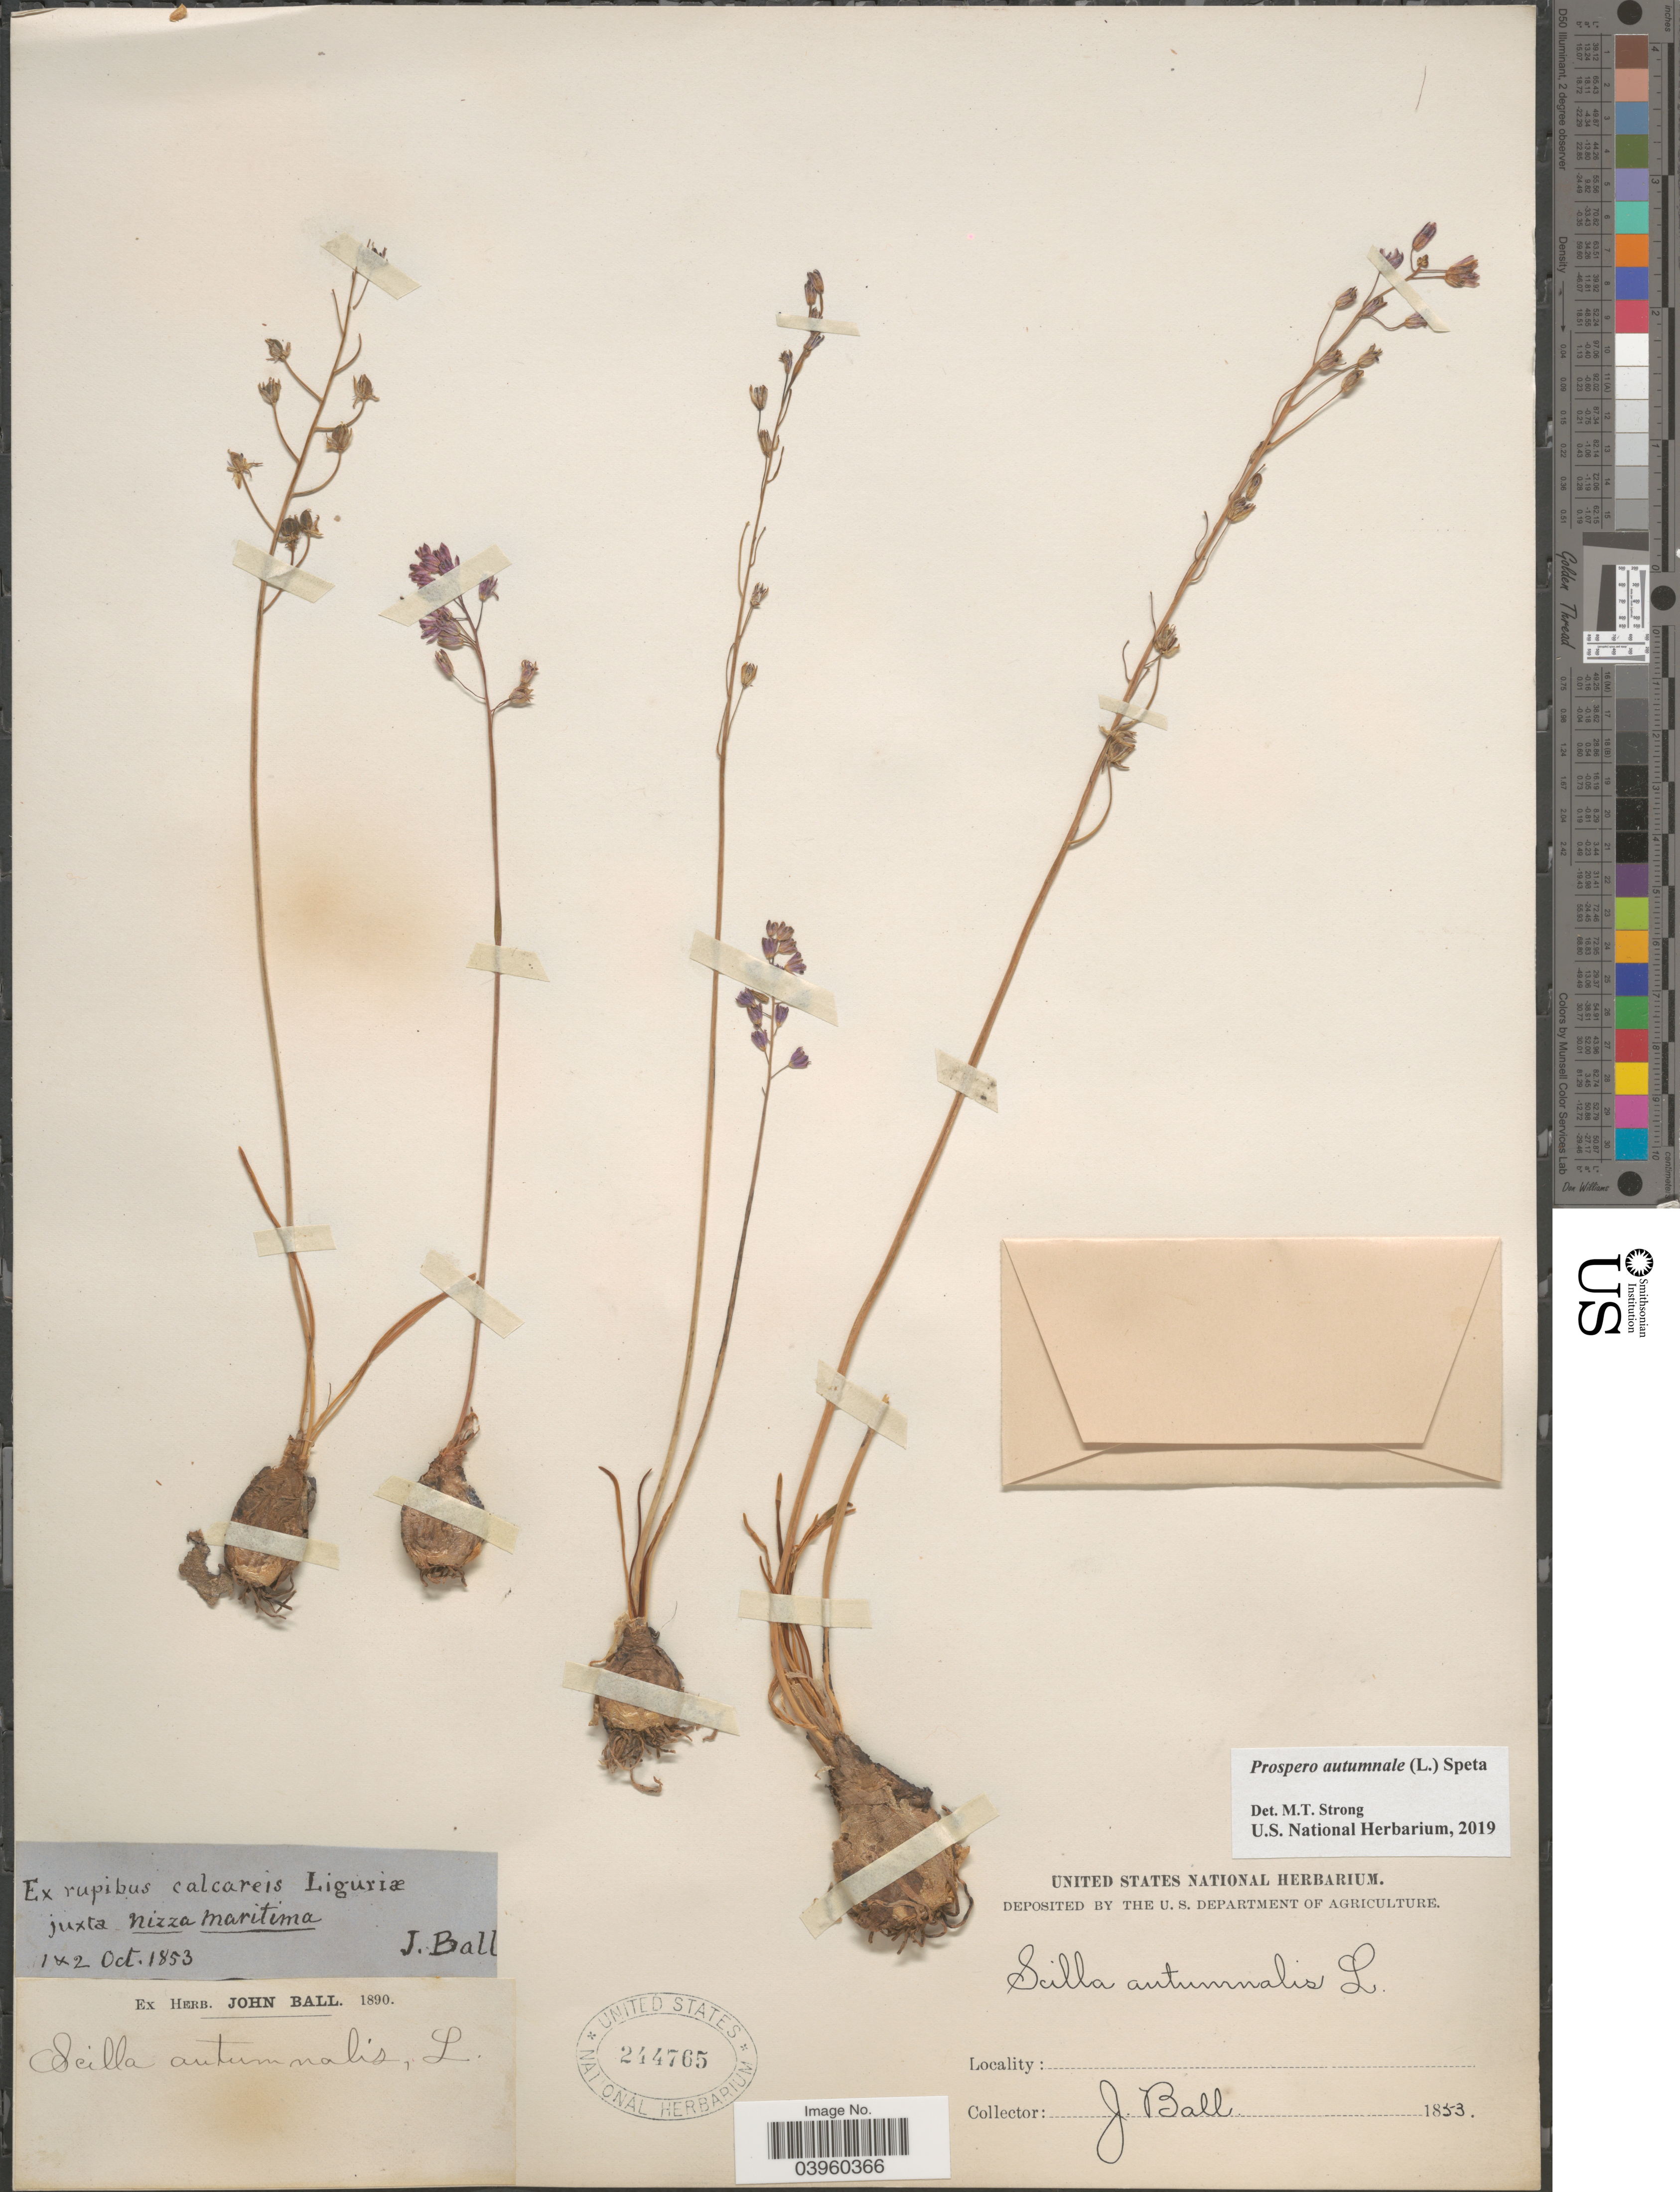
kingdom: Plantae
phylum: Tracheophyta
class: Liliopsida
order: Asparagales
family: Asparagaceae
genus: Prospero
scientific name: Prospero autumnale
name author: (L.) Speta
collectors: J. Ball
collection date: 1853-10-01/1853-10-02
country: Italy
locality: Ex rupibus calcareis Liguriæ juxta Nizza Maritima.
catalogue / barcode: US 244765